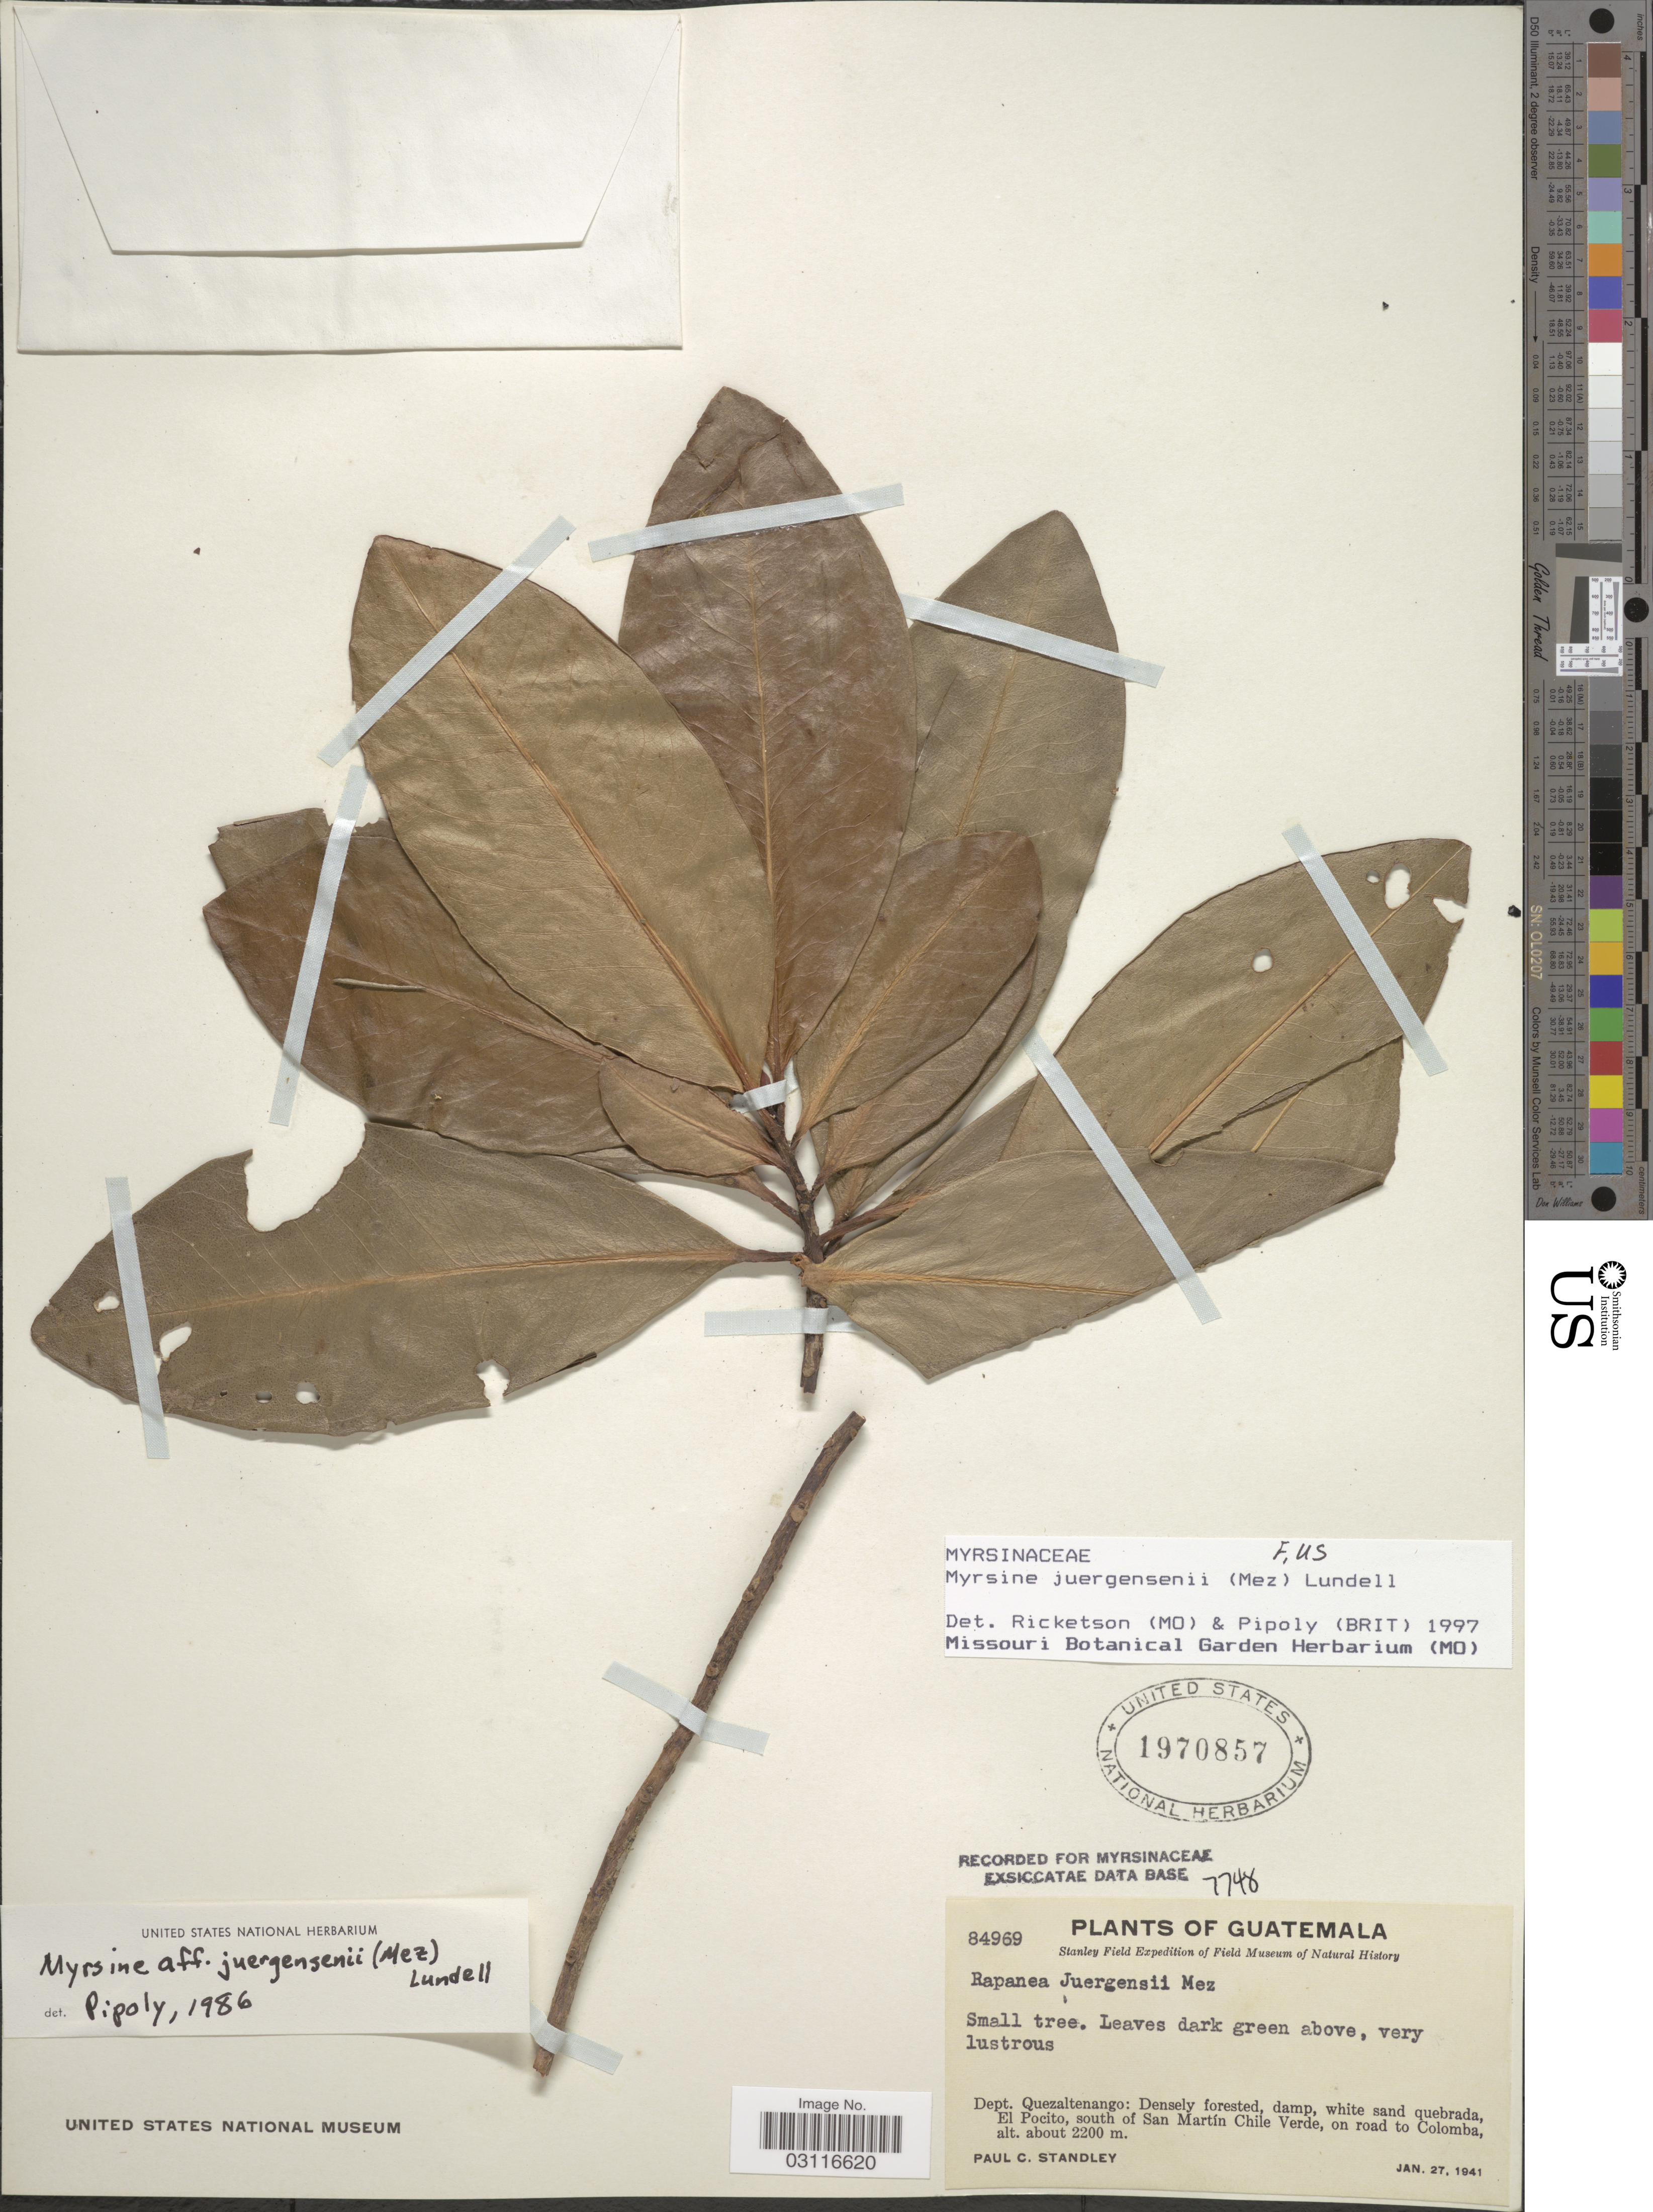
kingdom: Plantae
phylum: Tracheophyta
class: Magnoliopsida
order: Ericales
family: Primulaceae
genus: Myrsine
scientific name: Myrsine juergensenii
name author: (Mez) Lundell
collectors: P. C. Standley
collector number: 84969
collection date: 1941-01-27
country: Guatemala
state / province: Quetzaltenango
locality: Dept. Quezaltenango: El Pocito, south of San Martín Chile Verde, on road to Colomba.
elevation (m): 2200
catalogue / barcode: US 1970857